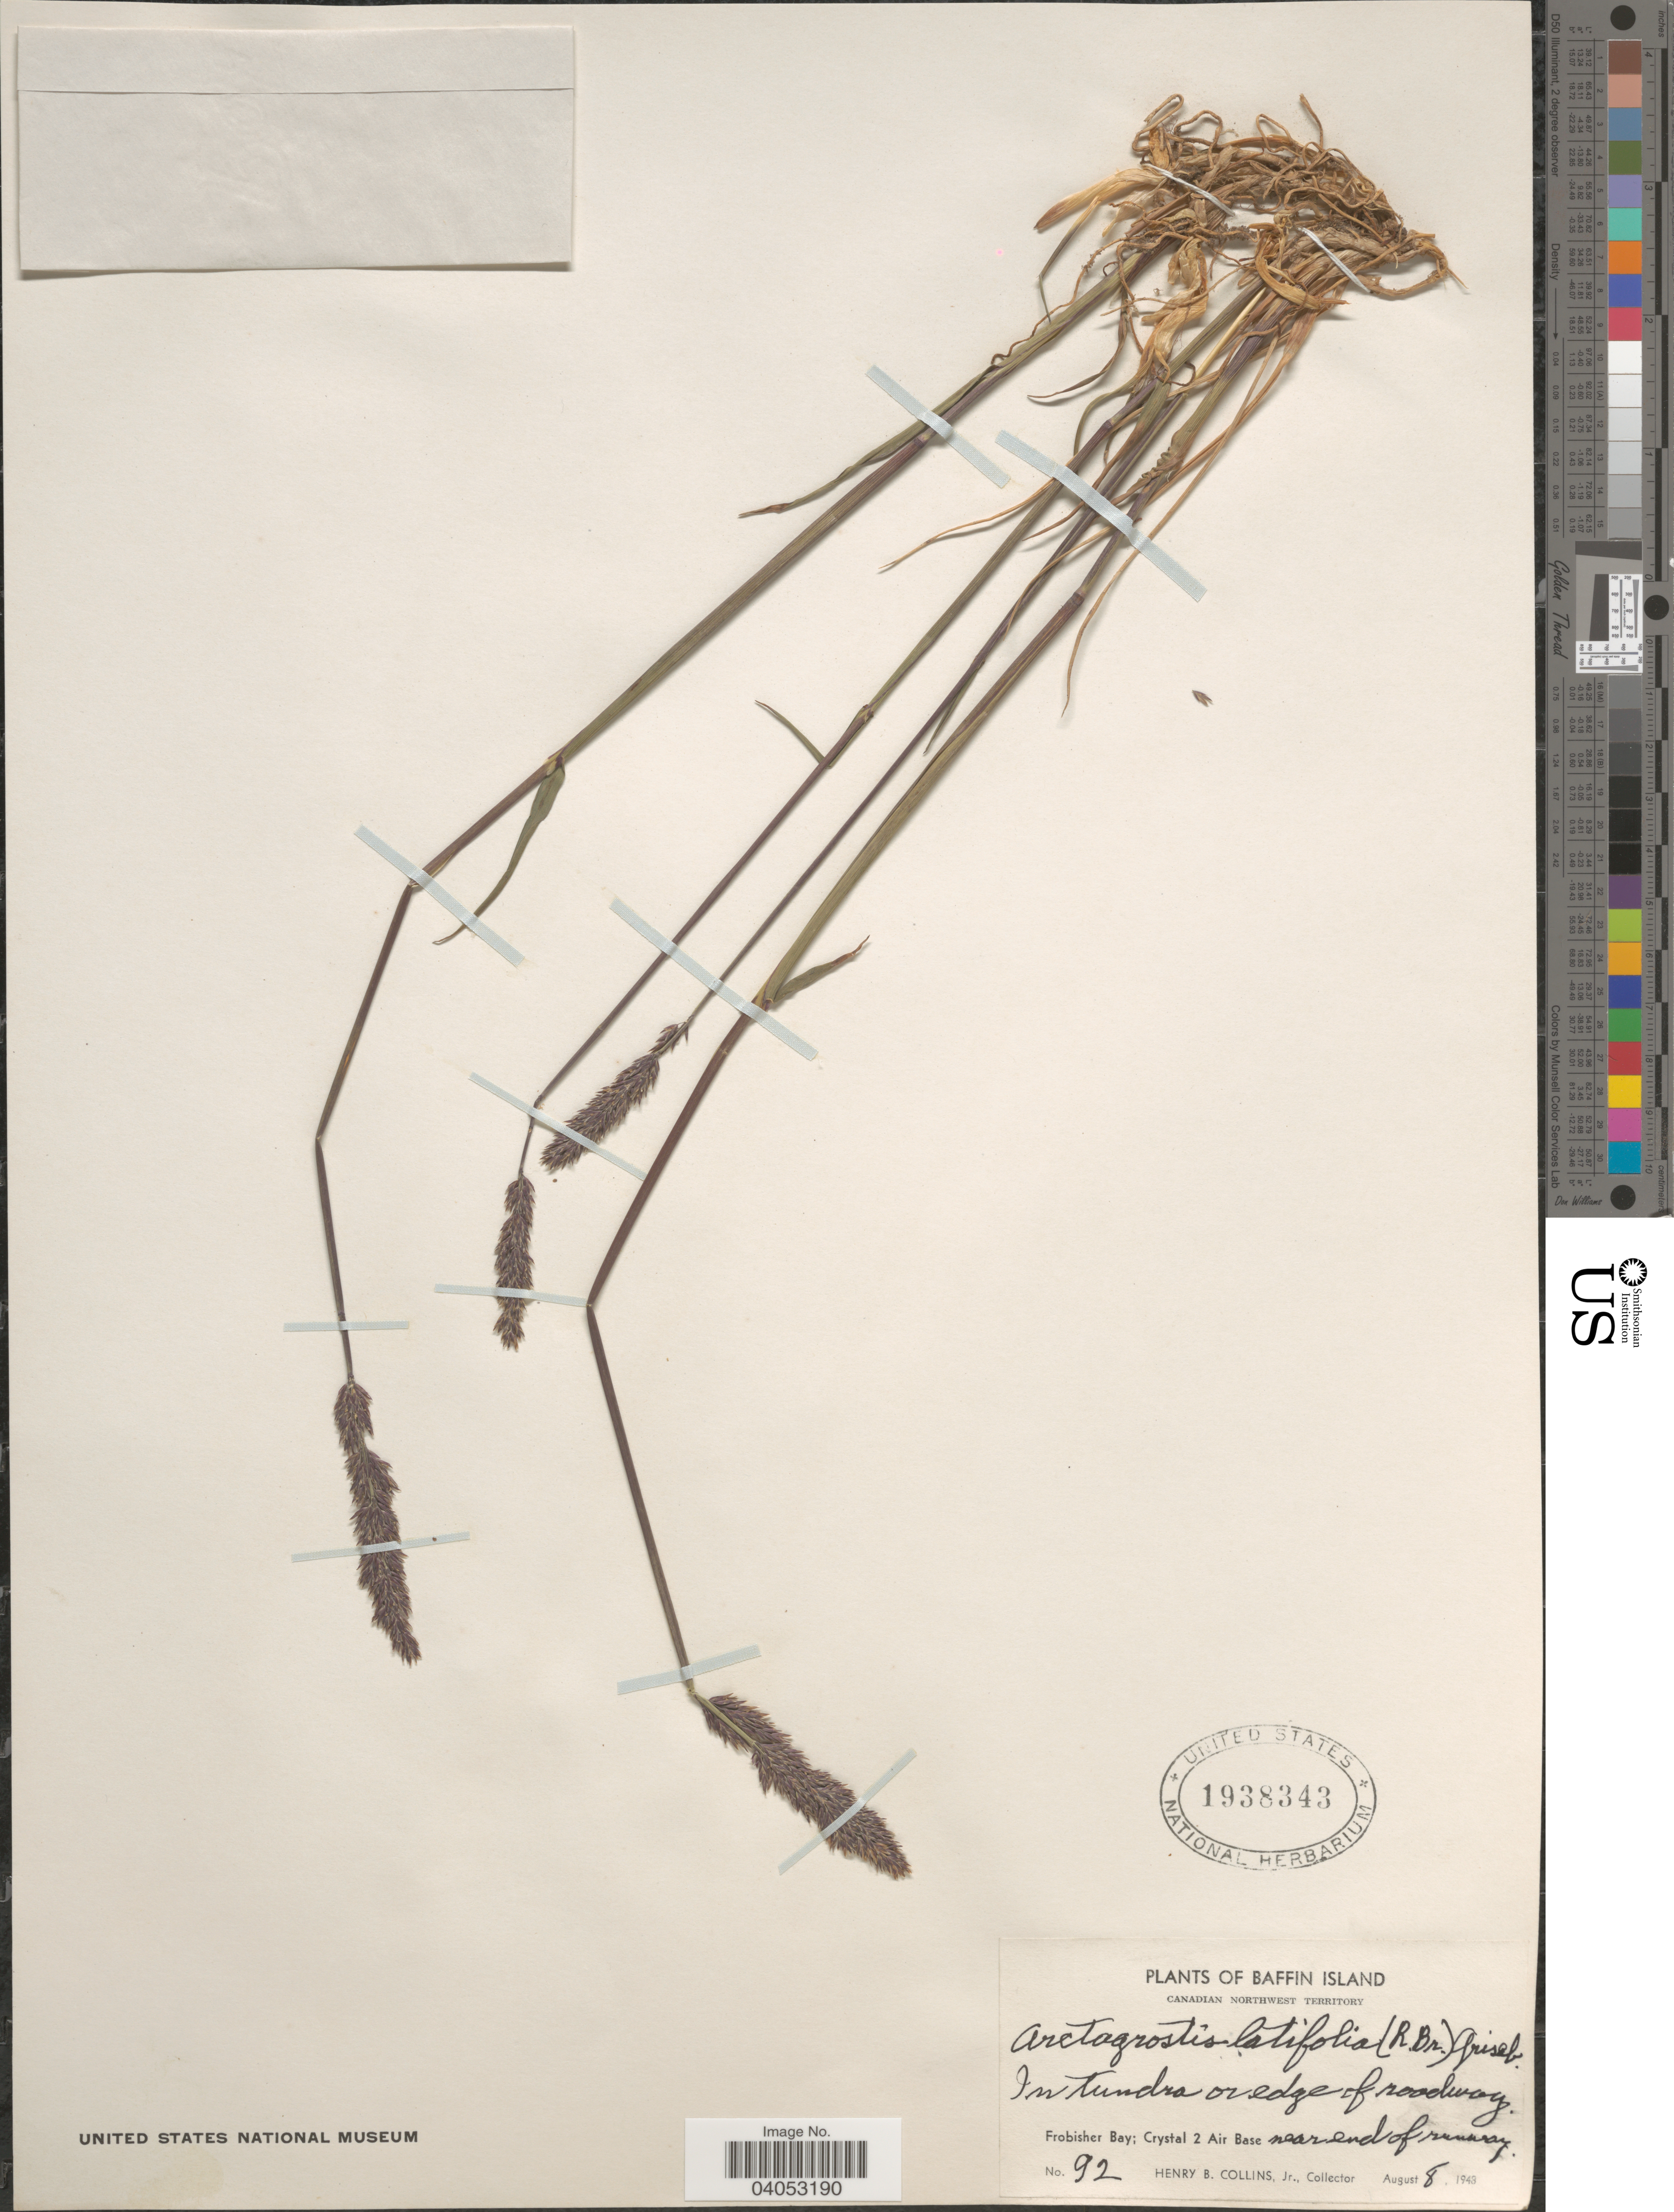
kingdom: Plantae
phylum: Tracheophyta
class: Liliopsida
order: Poales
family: Poaceae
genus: Arctagrostis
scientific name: Arctagrostis latifolia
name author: (R. Br.) Griseb.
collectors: H. Collins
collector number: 92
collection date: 1943-08-08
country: Canada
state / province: Northwest Territories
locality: Baffin Island. Canadian Northwest Territory. Frobisher Bay; Crystal 2 Air Base near end of runway.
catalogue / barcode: US 1938343